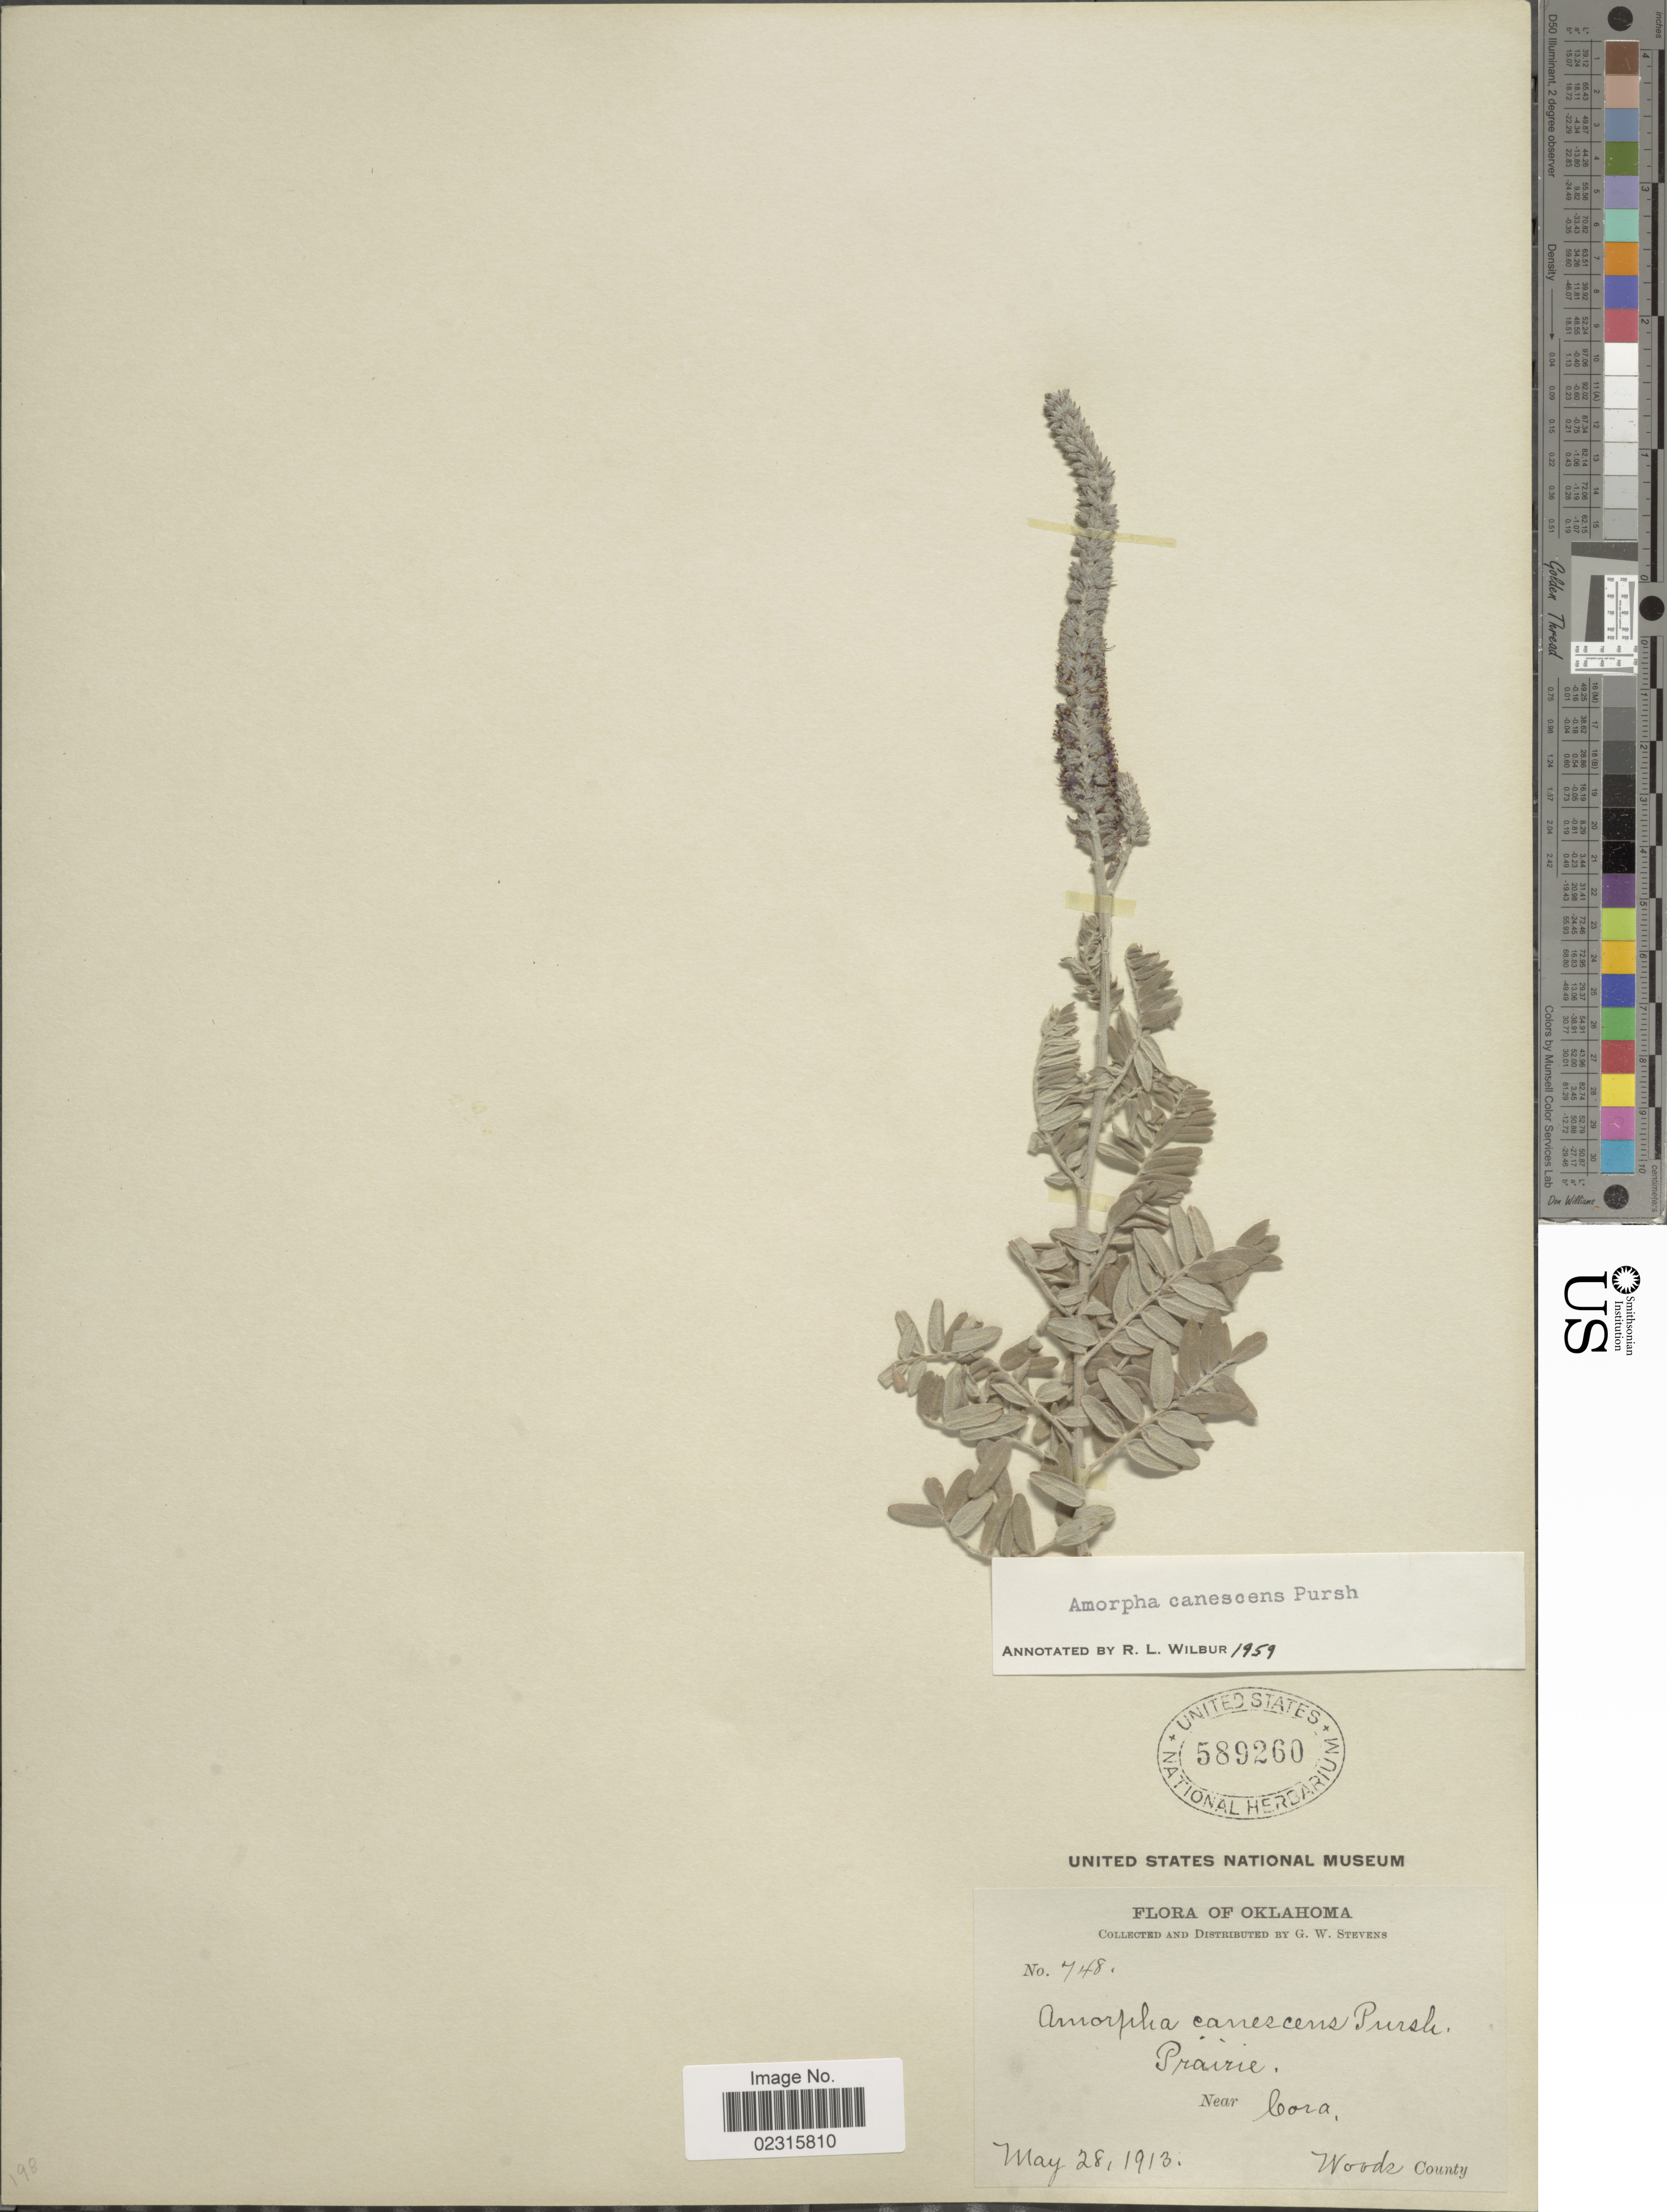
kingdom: Plantae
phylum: Tracheophyta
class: Magnoliopsida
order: Fabales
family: Fabaceae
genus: Amorpha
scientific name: Amorpha canescens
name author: Pursh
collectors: G. W. Stevens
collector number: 748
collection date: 1913-05-28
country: United States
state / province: Oklahoma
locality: Prairie, near Cora, Woods County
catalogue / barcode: US 589260